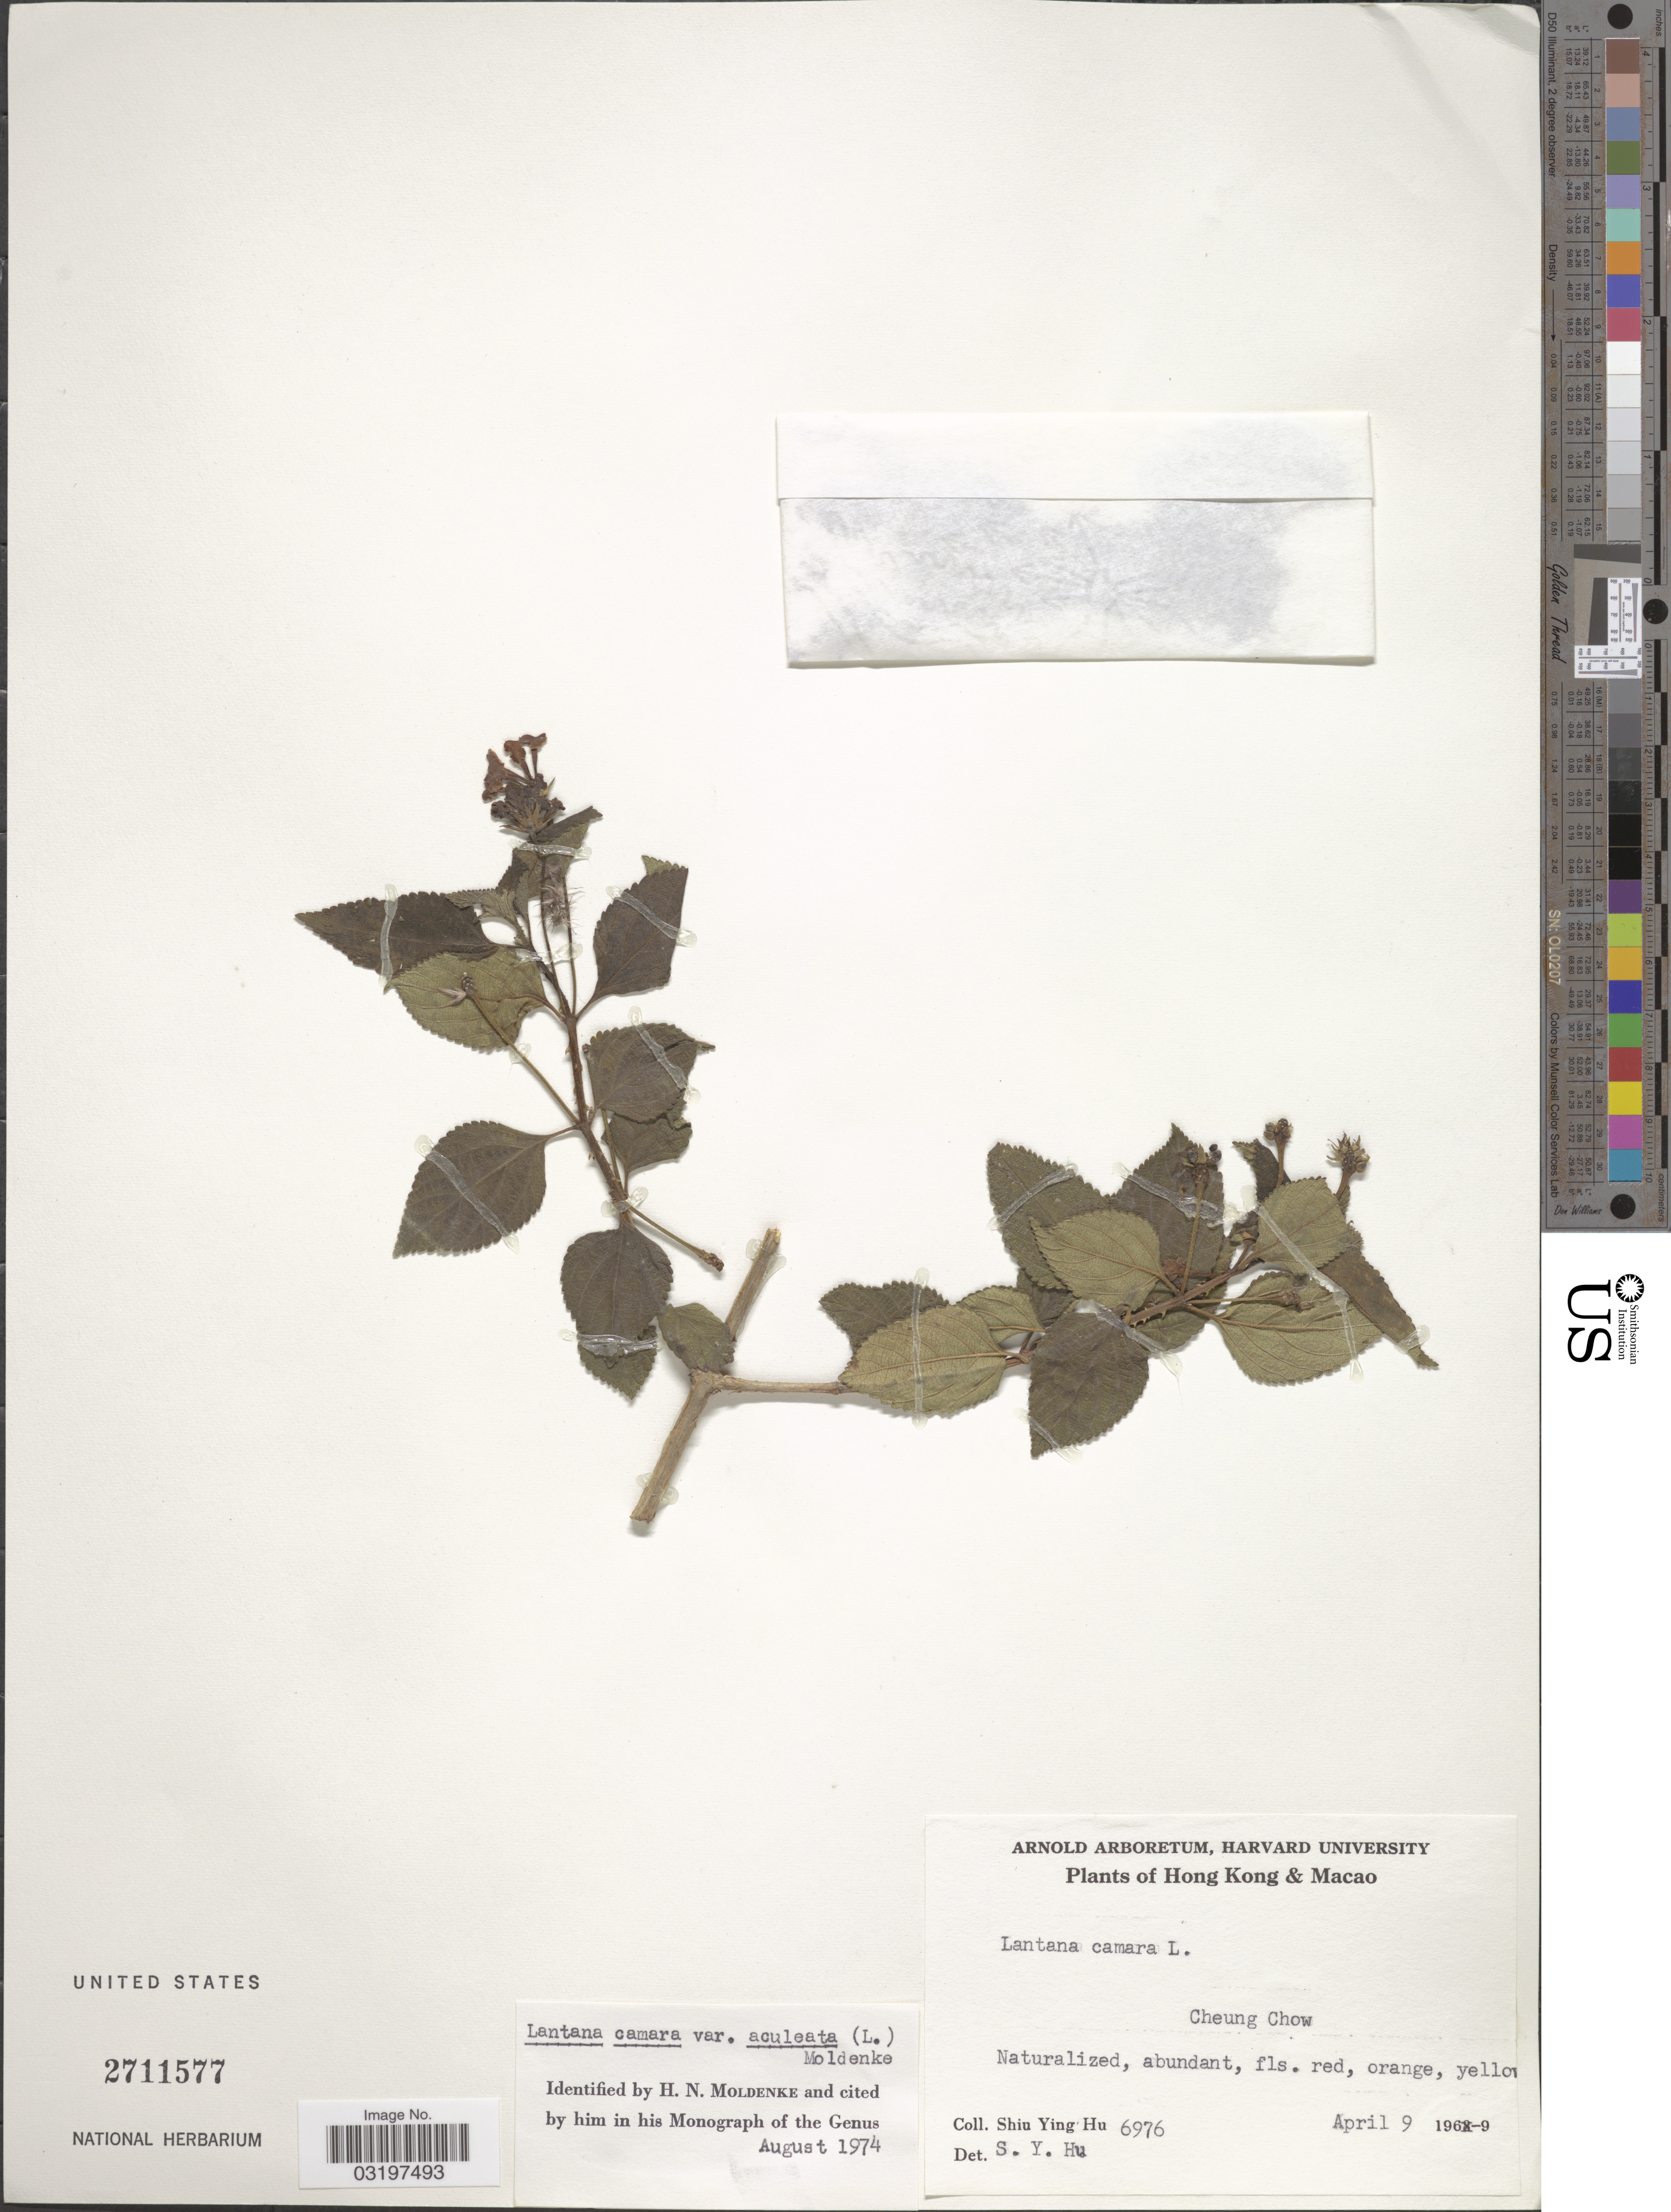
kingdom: Plantae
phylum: Tracheophyta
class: Magnoliopsida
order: Lamiales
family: Verbenaceae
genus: Lantana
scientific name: Lantana camara var. aculeata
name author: (L.) Moldenke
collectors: S. Y. Hu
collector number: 6976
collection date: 1969-04-09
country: China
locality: Hong Kong & Macao. Cheung Chow.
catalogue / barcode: US 2711577